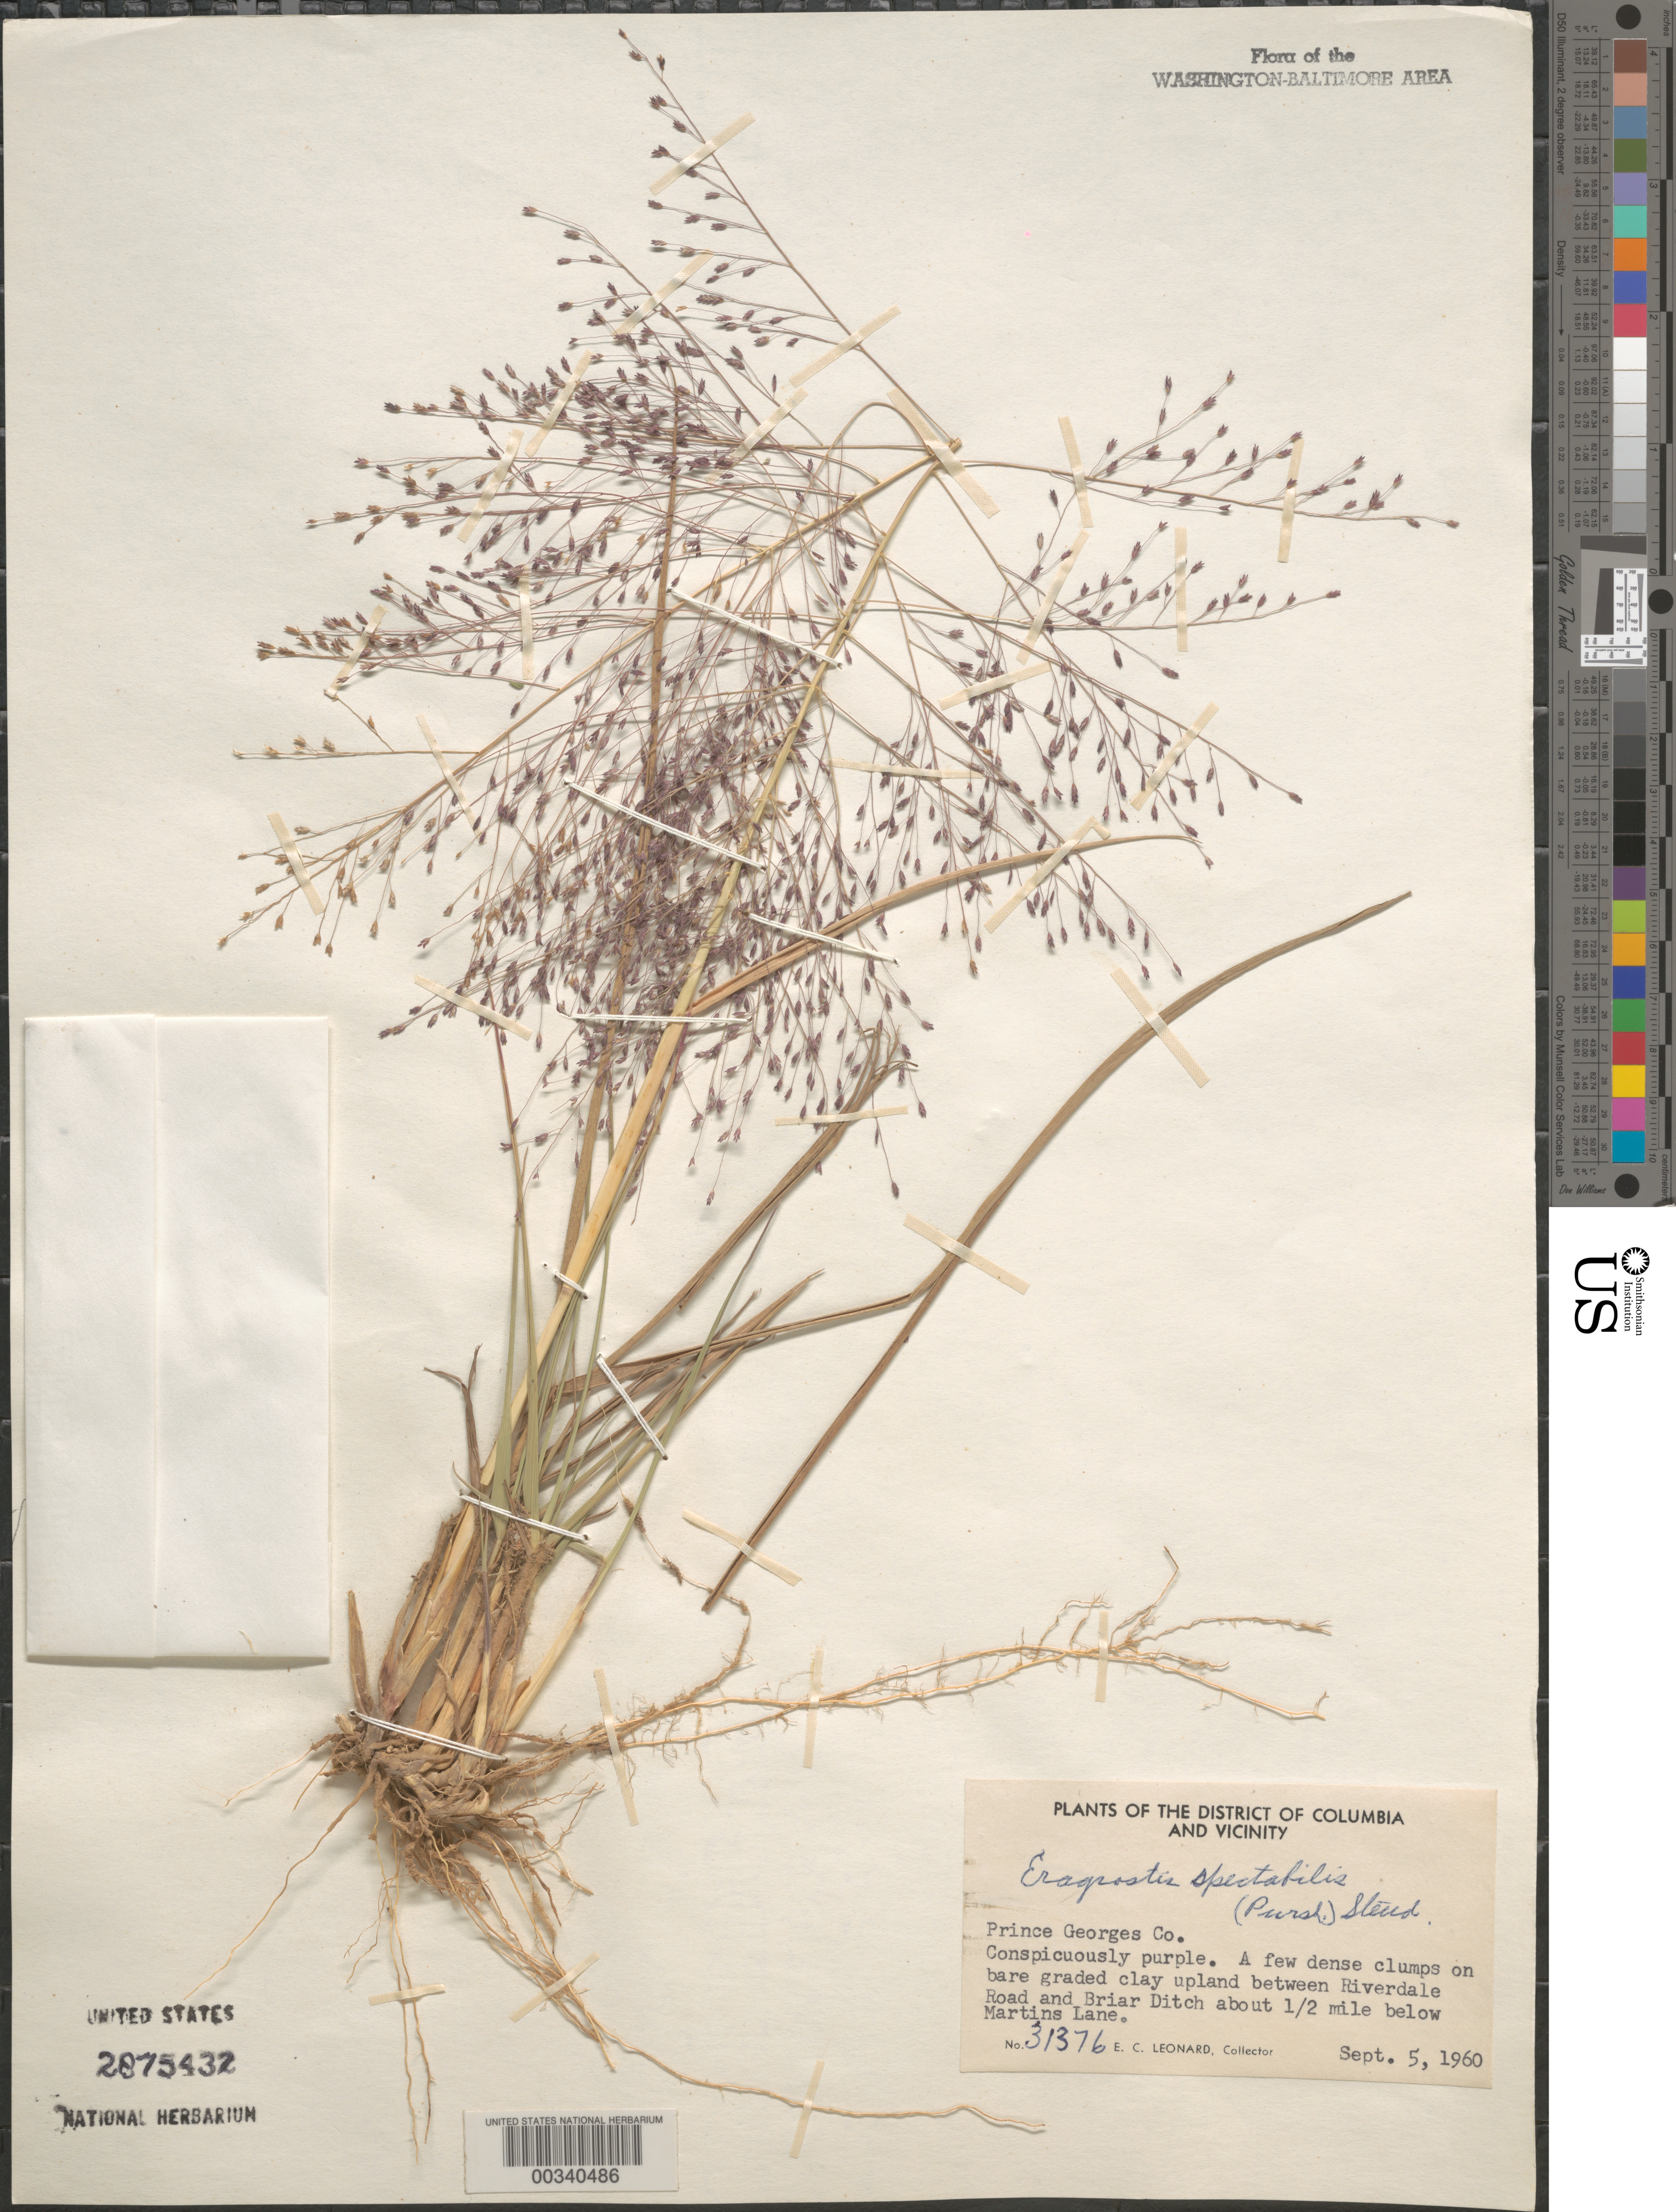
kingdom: Plantae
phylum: Tracheophyta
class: Liliopsida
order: Poales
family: Poaceae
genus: Eragrostis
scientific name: Eragrostis spectabilis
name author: (Pursh) Steud.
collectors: E. C. Leonard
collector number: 31376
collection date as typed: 05 Sep 1960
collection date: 1960-09-05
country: United States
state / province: Maryland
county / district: Prince George's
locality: Between Riverdale Road and Briar Ditch, Martins Lane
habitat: On bare graded clay upland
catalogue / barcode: US 2875432